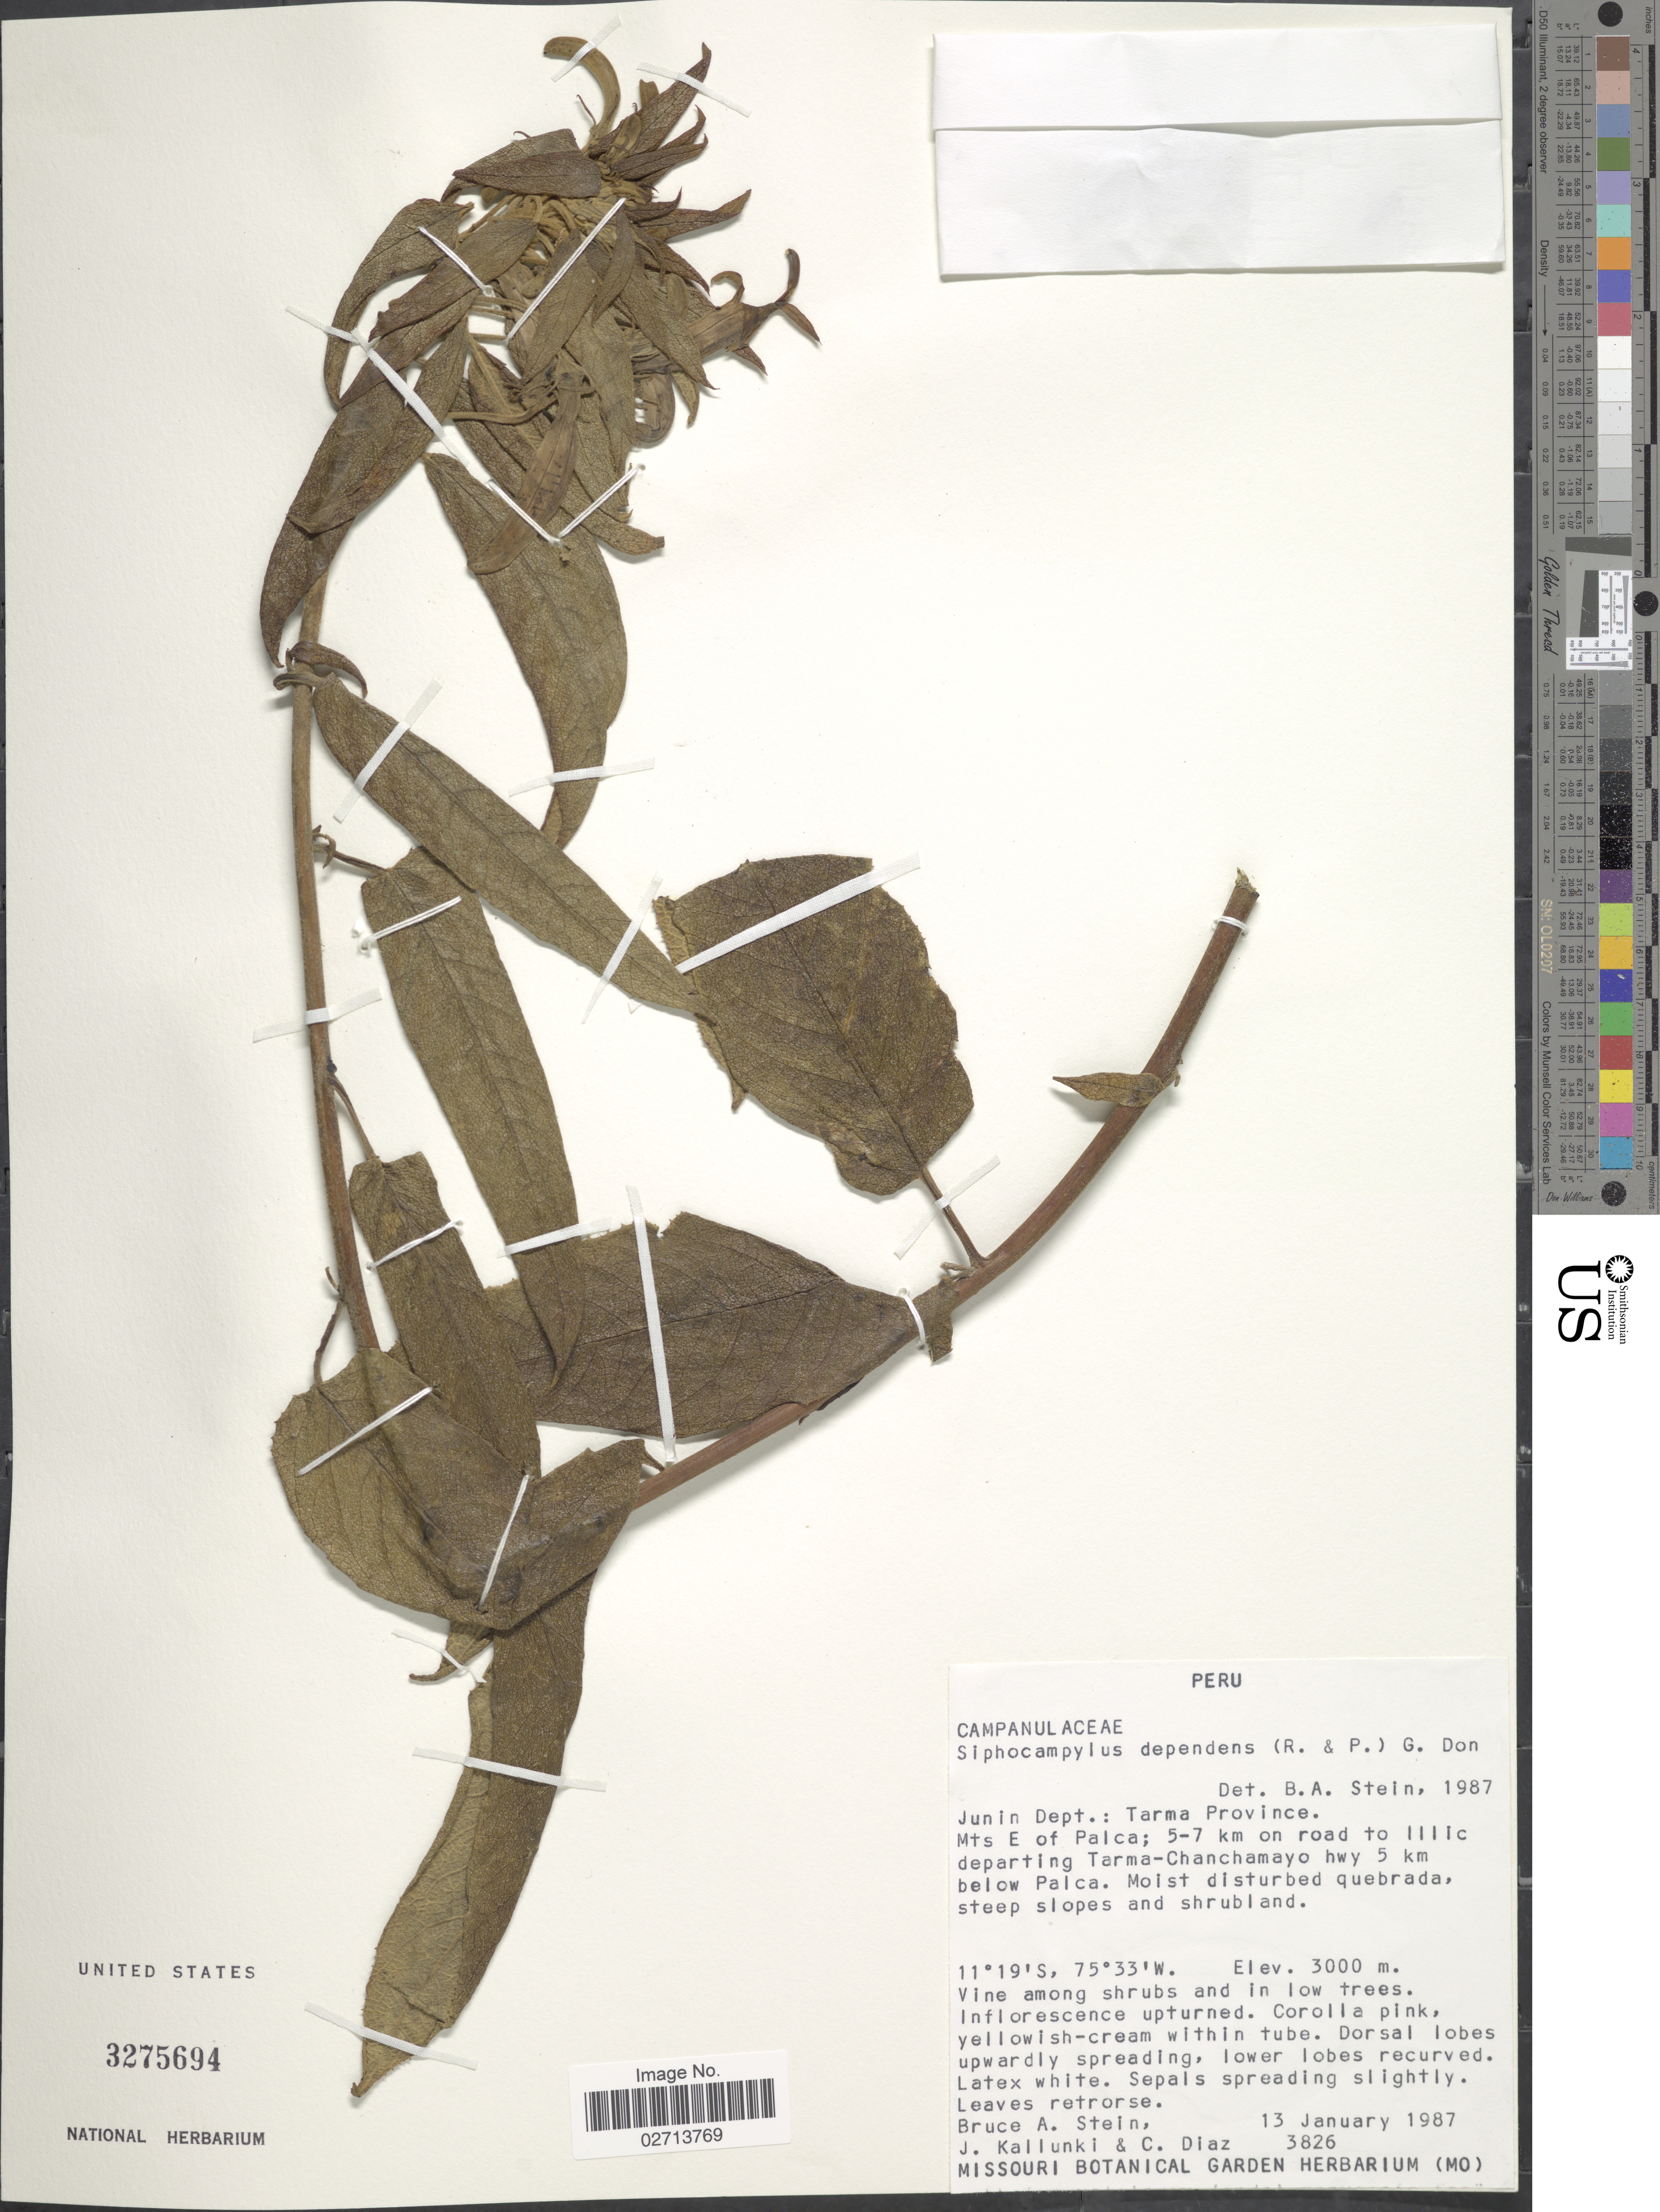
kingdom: Plantae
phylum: Tracheophyta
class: Magnoliopsida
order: Asterales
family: Campanulaceae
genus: Siphocampylus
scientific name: Siphocampylus dependens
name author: G. Don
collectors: B. A. Stein, J. Kallunki & C. Díaz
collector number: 3826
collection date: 1987-01-13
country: Peru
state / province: Junín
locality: Junin Dept.: Tarma Province. Mts E of Palca; 5-7 km on road to Illic departing Tarma-Chanchamayo hwy 5 km below Palca.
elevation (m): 3000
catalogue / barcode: US 3275694